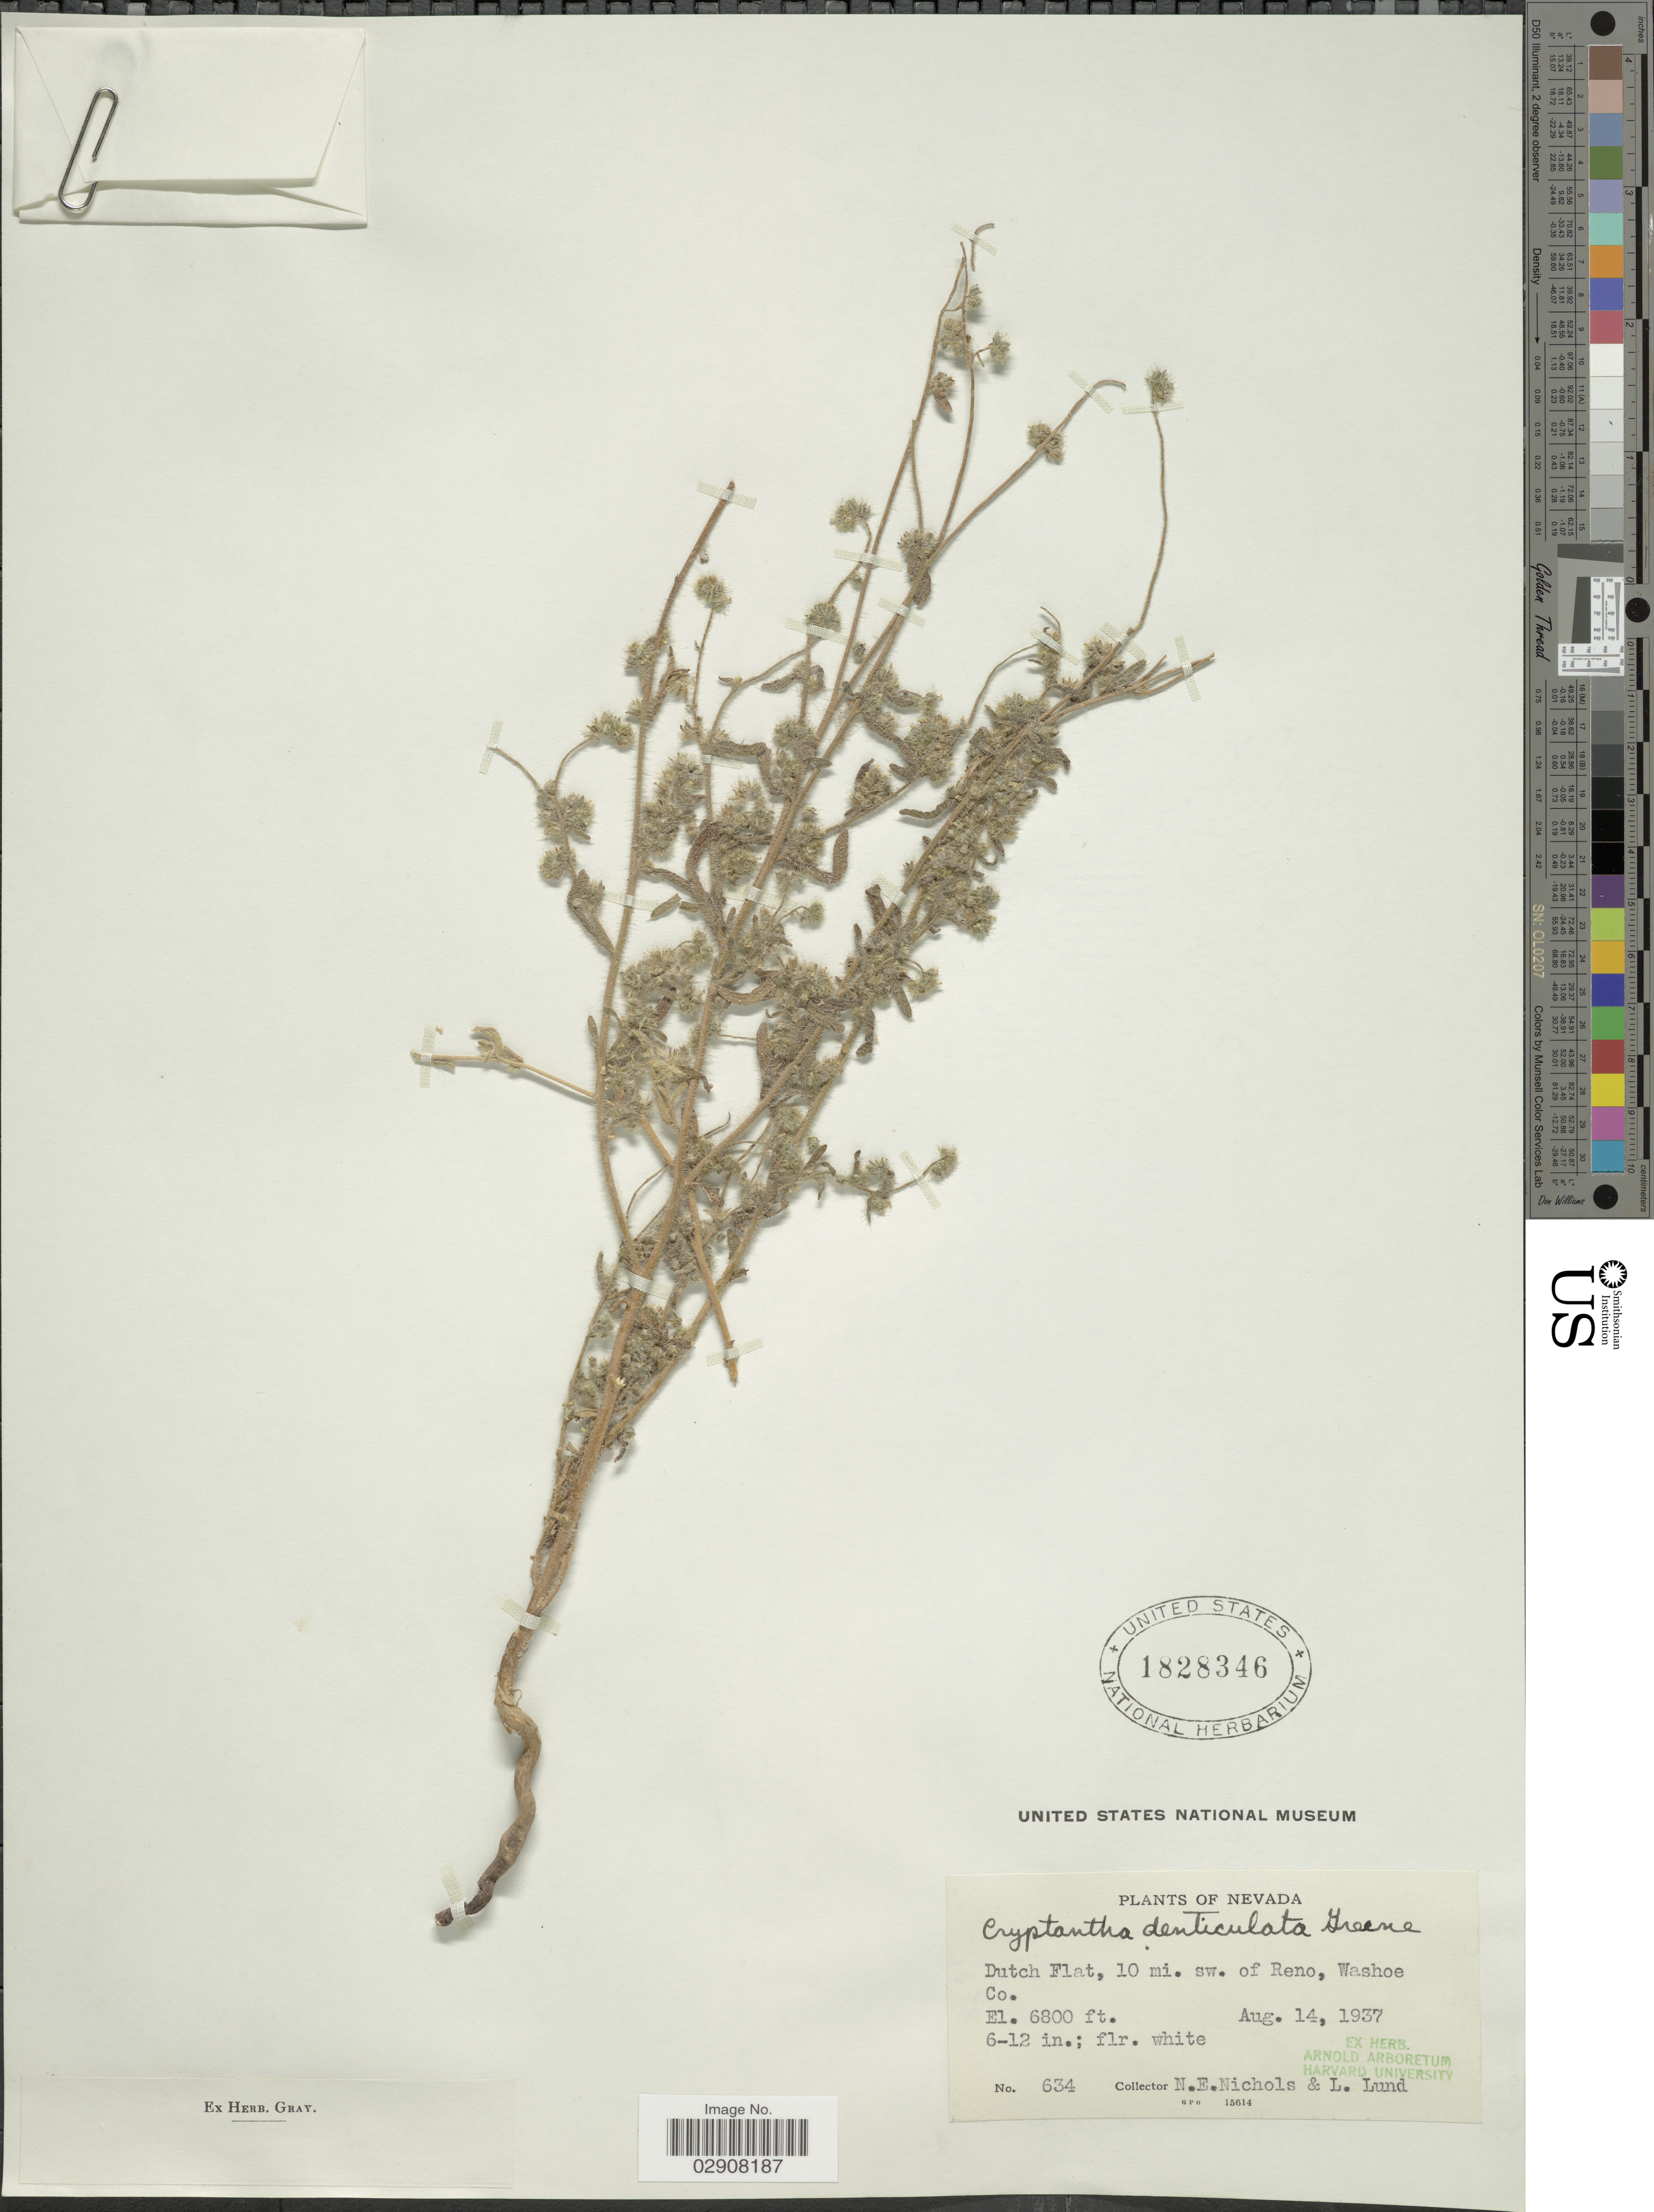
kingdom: Plantae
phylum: Tracheophyta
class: Magnoliopsida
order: Boraginales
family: Boraginaceae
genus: Cryptantha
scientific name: Cryptantha muricata var. denticulata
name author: (Greene) I.M. Johnst.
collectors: N. Nichols & L. Lund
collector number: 634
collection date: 1937-08-14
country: United States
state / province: Nevada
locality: Dutch Flat, 10 mi. sw. of Reno, Washoe Co.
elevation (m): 2073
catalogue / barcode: US 1828346